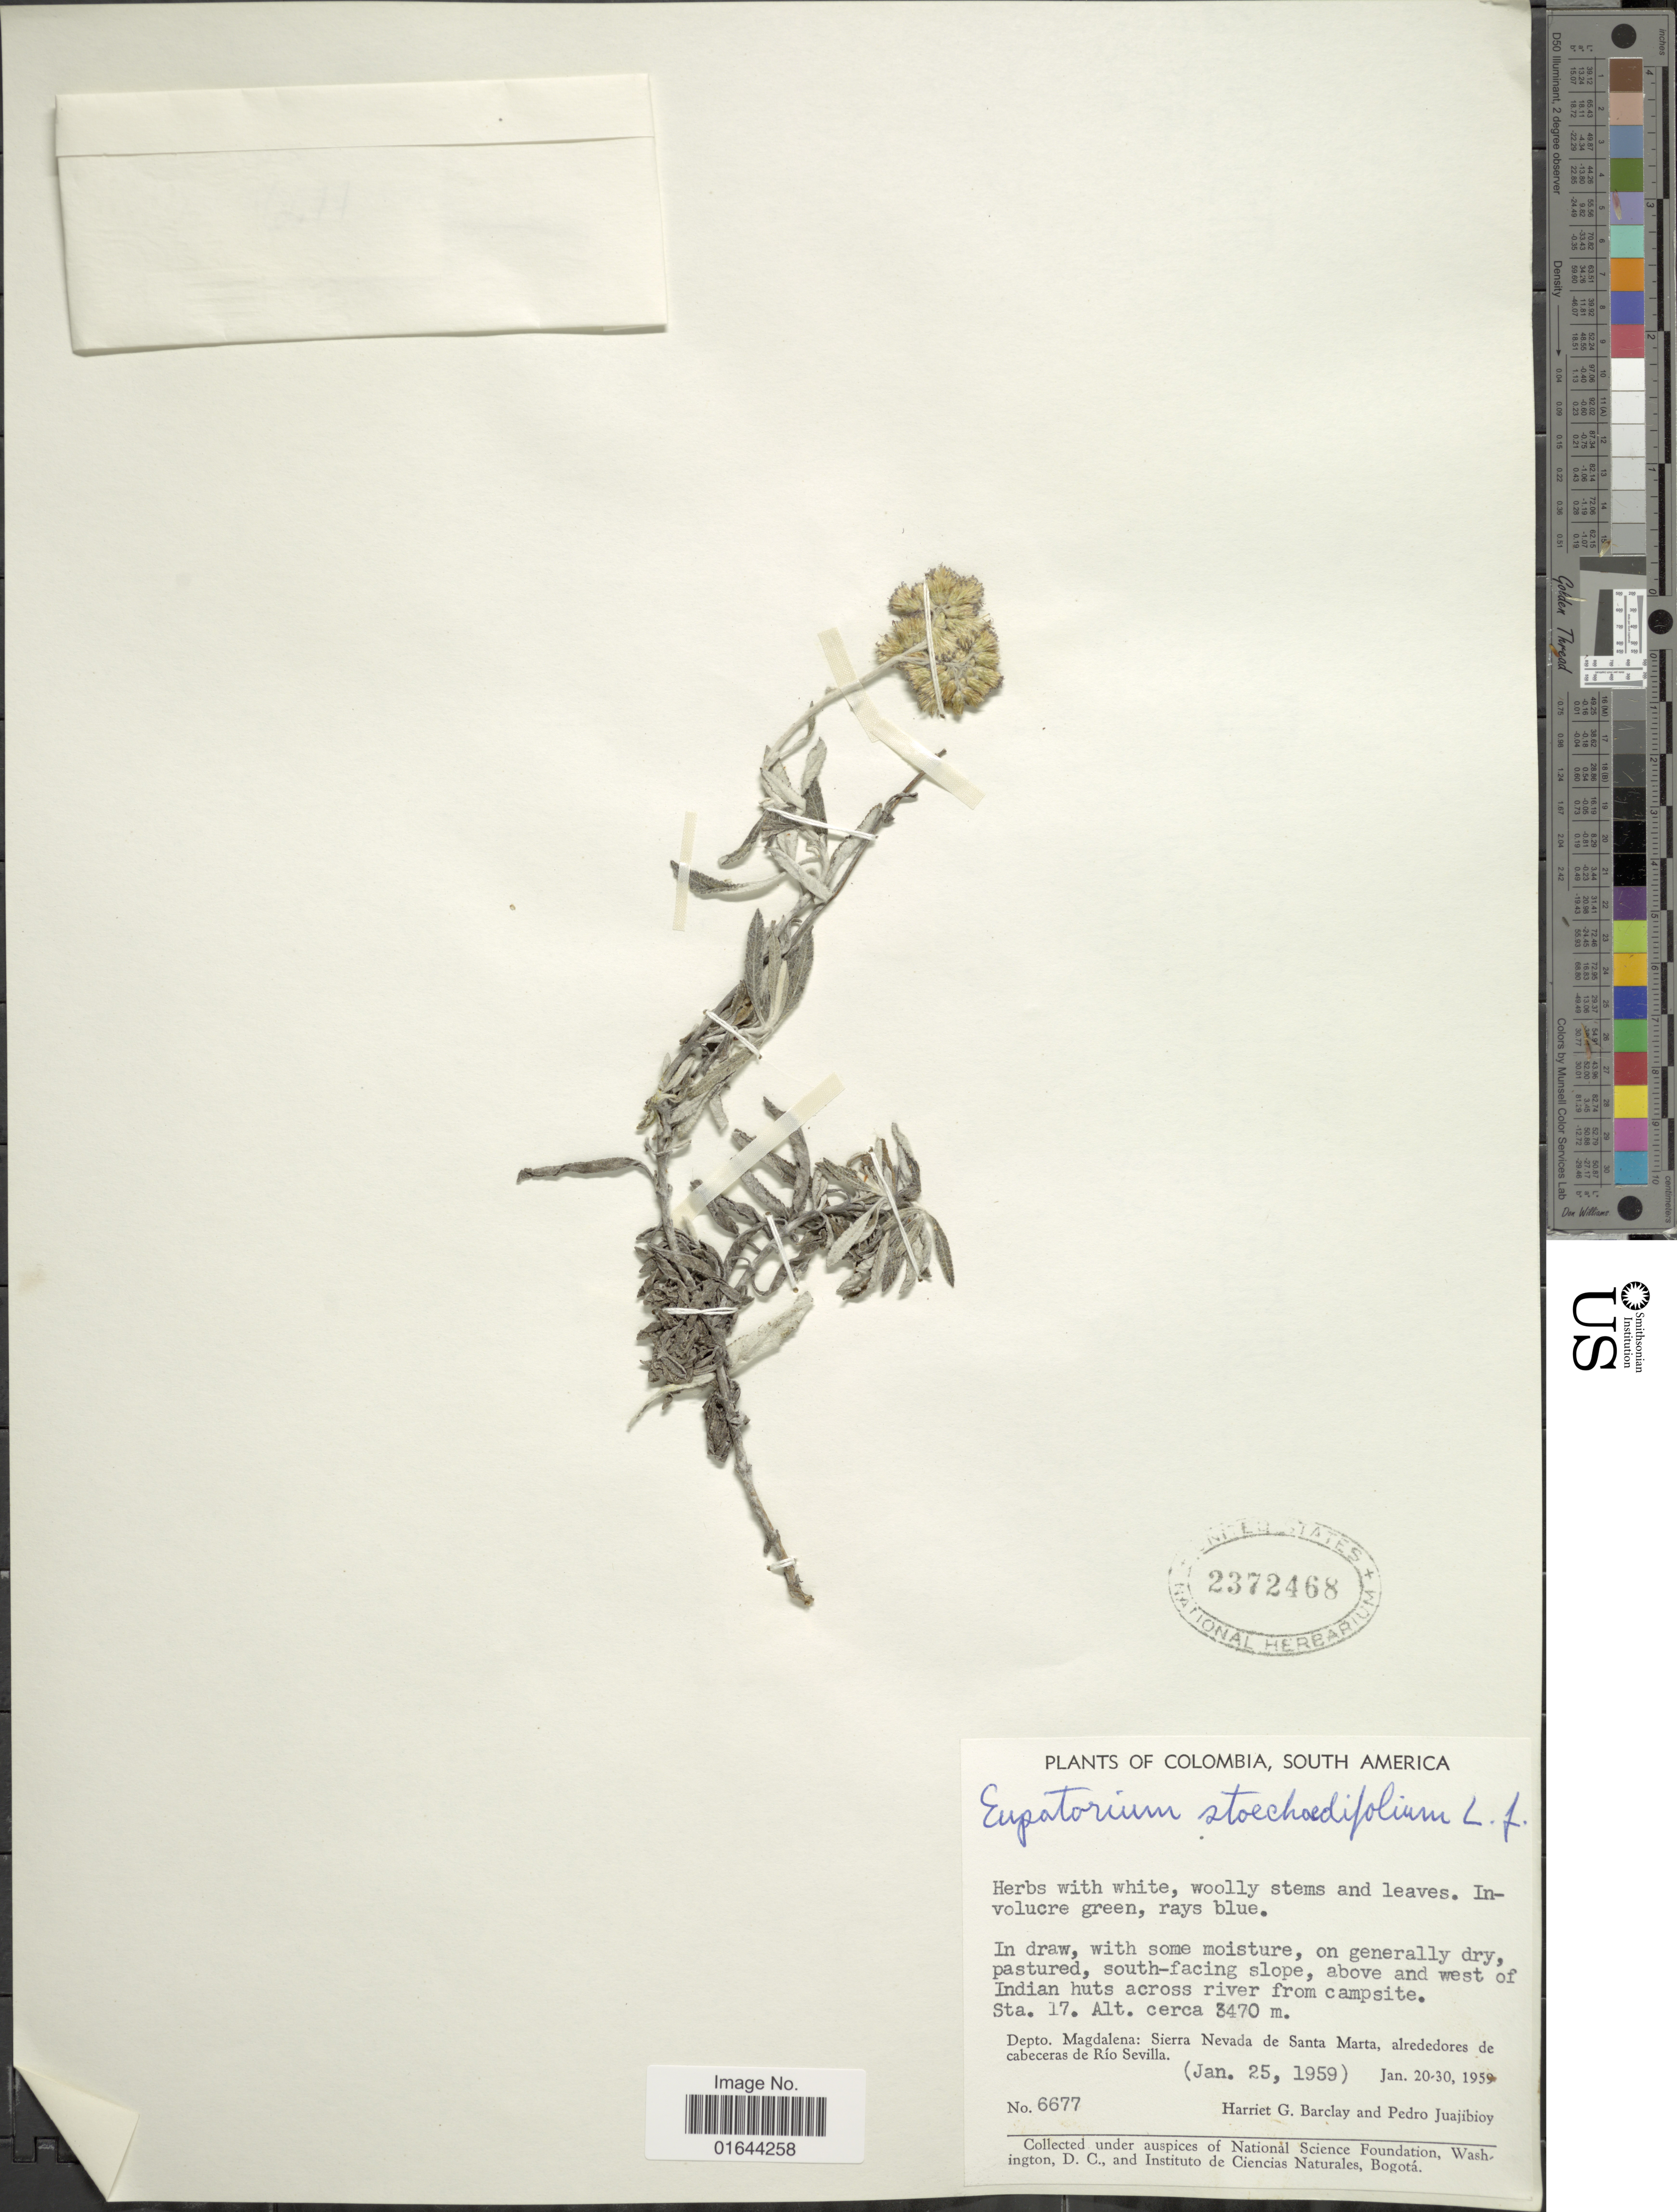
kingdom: Plantae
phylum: Tracheophyta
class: Magnoliopsida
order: Asterales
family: Asteraceae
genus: Lourteigia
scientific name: Lourteigia stoechadifolia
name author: (L. f.) R.M. King & H. Rob.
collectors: H. G. Barclay & P. Juajibioy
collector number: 6677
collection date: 1959-01-20/1959-01-30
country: Colombia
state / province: Magdalena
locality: Sta. 17. Depto. Magdalena: Sierra Nevada de Santa Marta. alrededores de cabeceras de Rio Sevilla.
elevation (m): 3470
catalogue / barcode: US 2372468